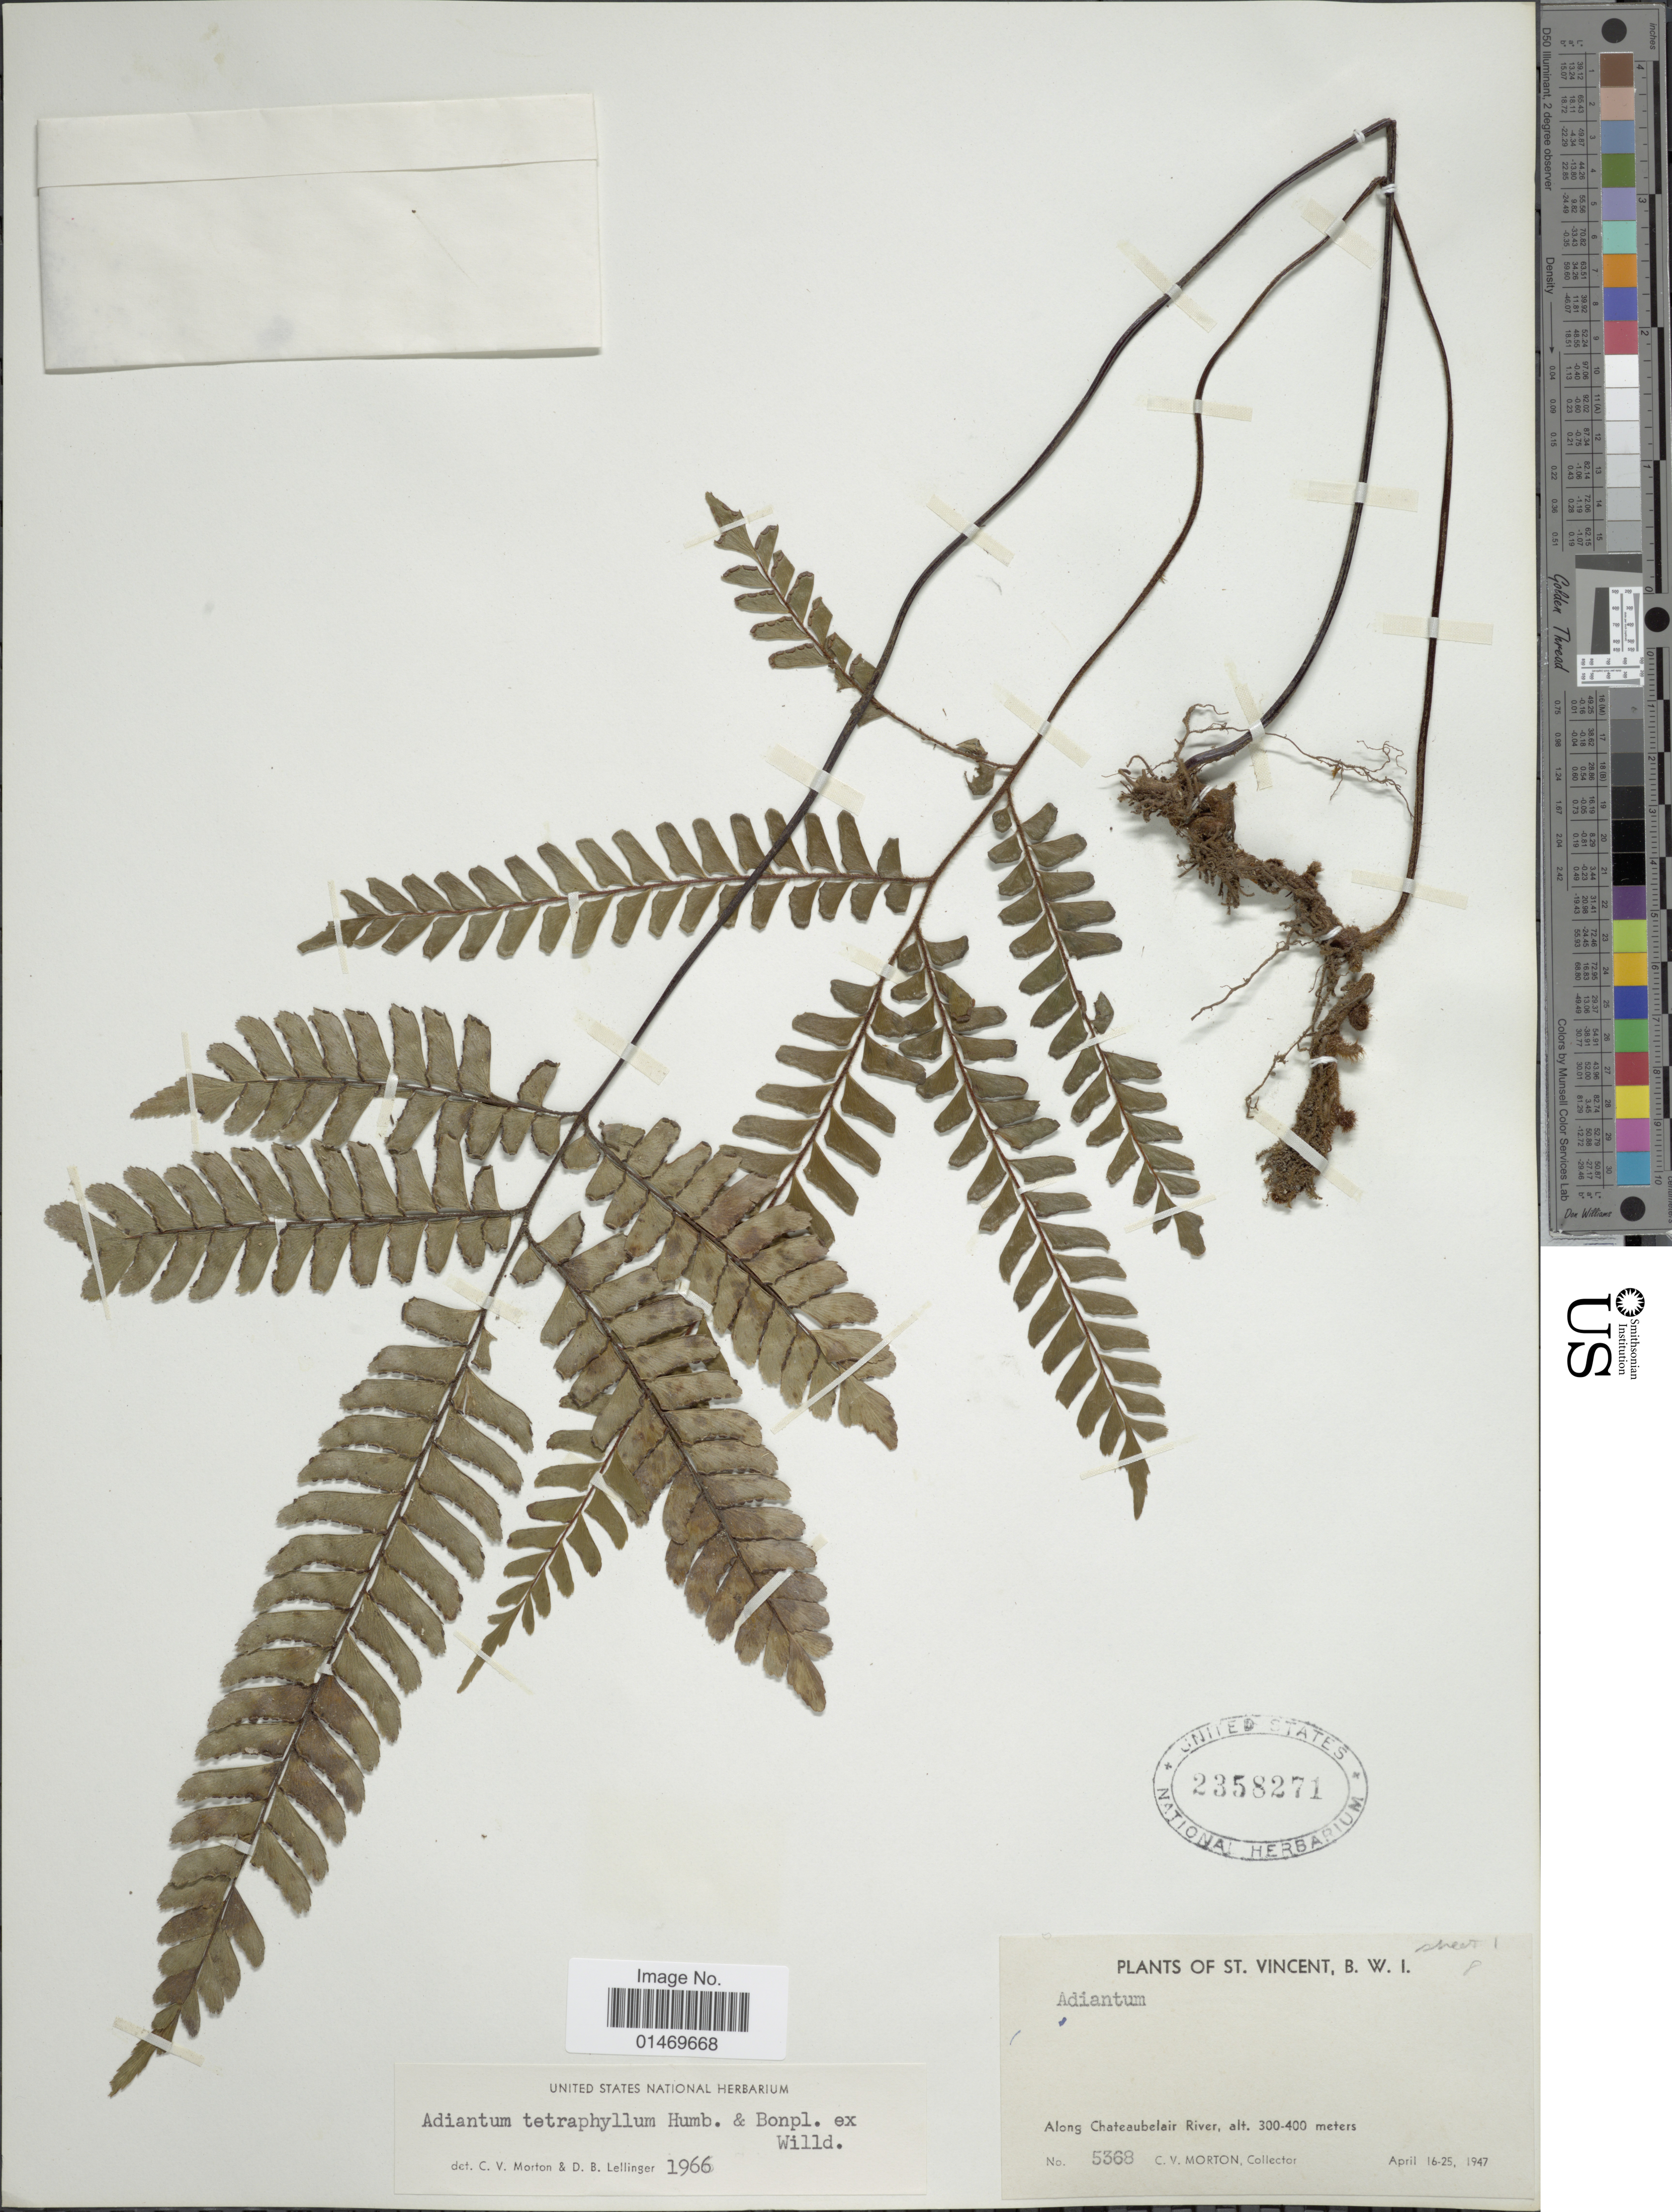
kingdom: Plantae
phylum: Tracheophyta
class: Polypodiopsida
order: Polypodiales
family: Pteridaceae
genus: Adiantum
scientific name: Adiantum tetraphyllum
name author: Humb. & Bonpl. ex Willd.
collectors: C. V. Morton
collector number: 5368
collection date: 1947-04-16/1947-04-25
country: St. Vincent - Grenadines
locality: St. Vincent B. W. I. along Chateaubelair River.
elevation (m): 300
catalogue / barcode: US 2358271